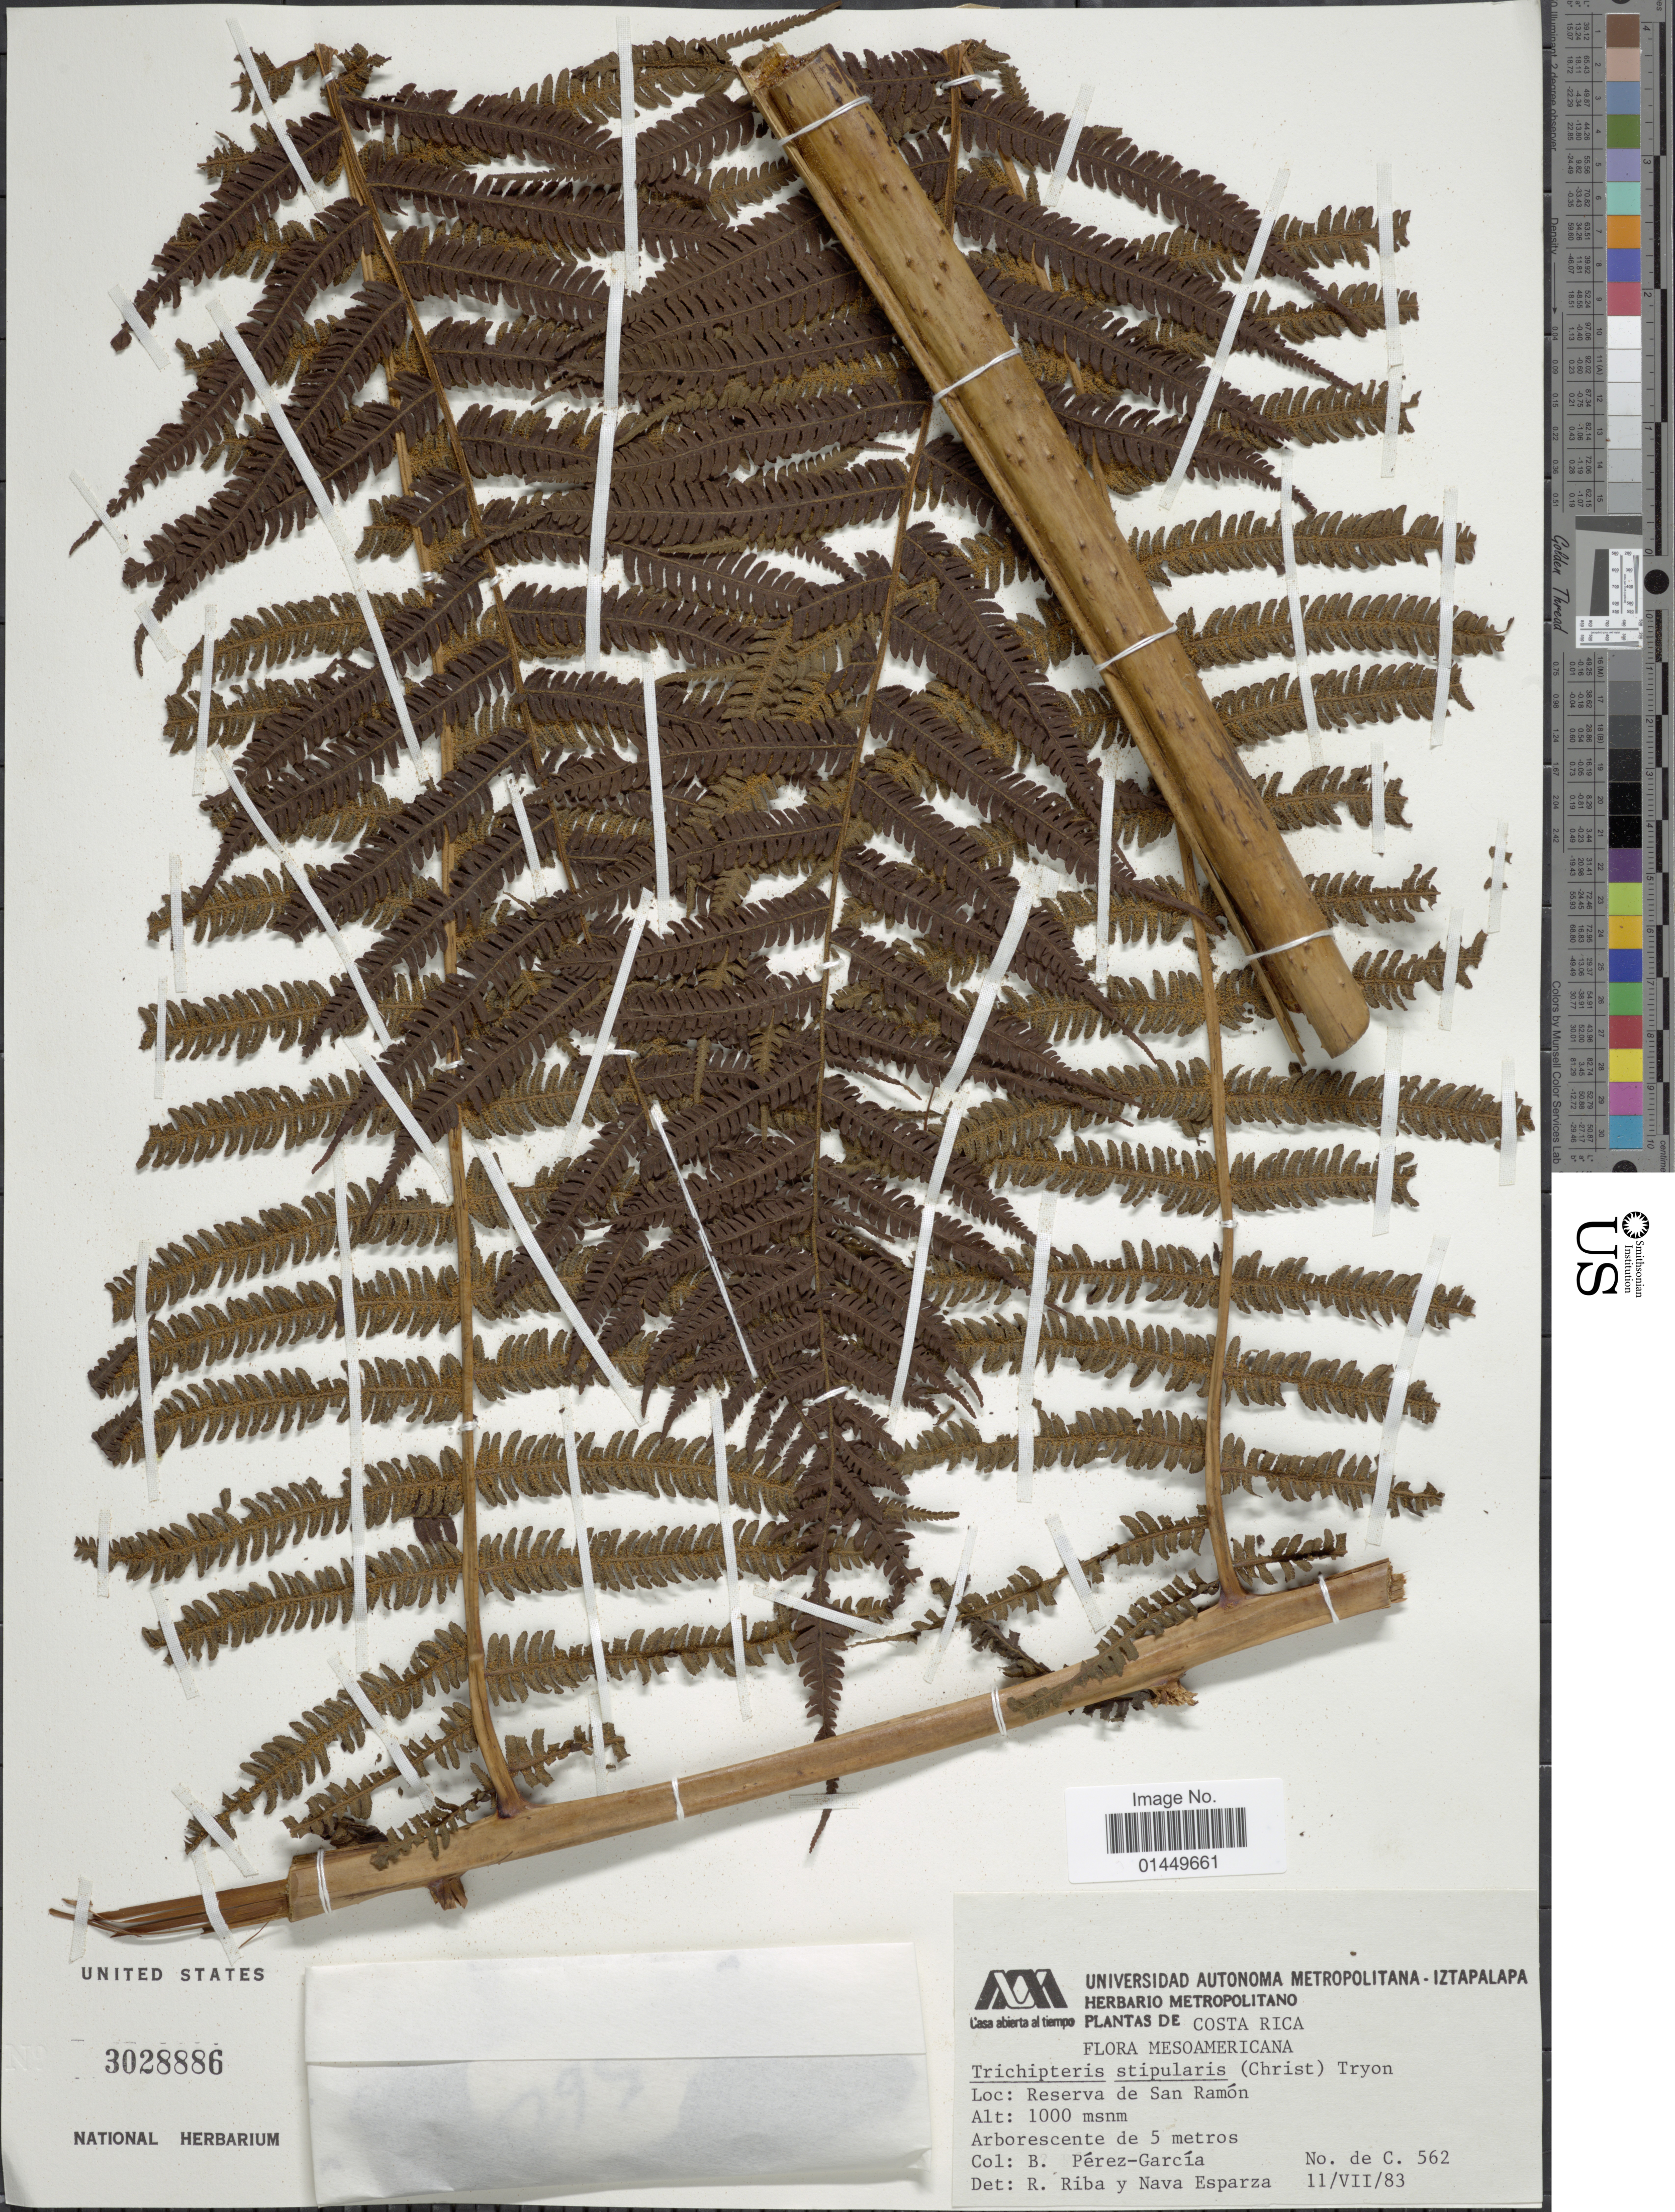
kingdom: Plantae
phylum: Tracheophyta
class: Polypodiopsida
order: Cyatheales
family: Cyatheaceae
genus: Cyathea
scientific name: Cyathea stipularis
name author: (Christ) Domin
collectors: B. Perez G.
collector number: C. 562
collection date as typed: Transcribed d/m/y: 11/7/83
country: Costa Rica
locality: Mesoamericana, Reserva de San Ramon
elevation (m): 1000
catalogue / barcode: US 3028886